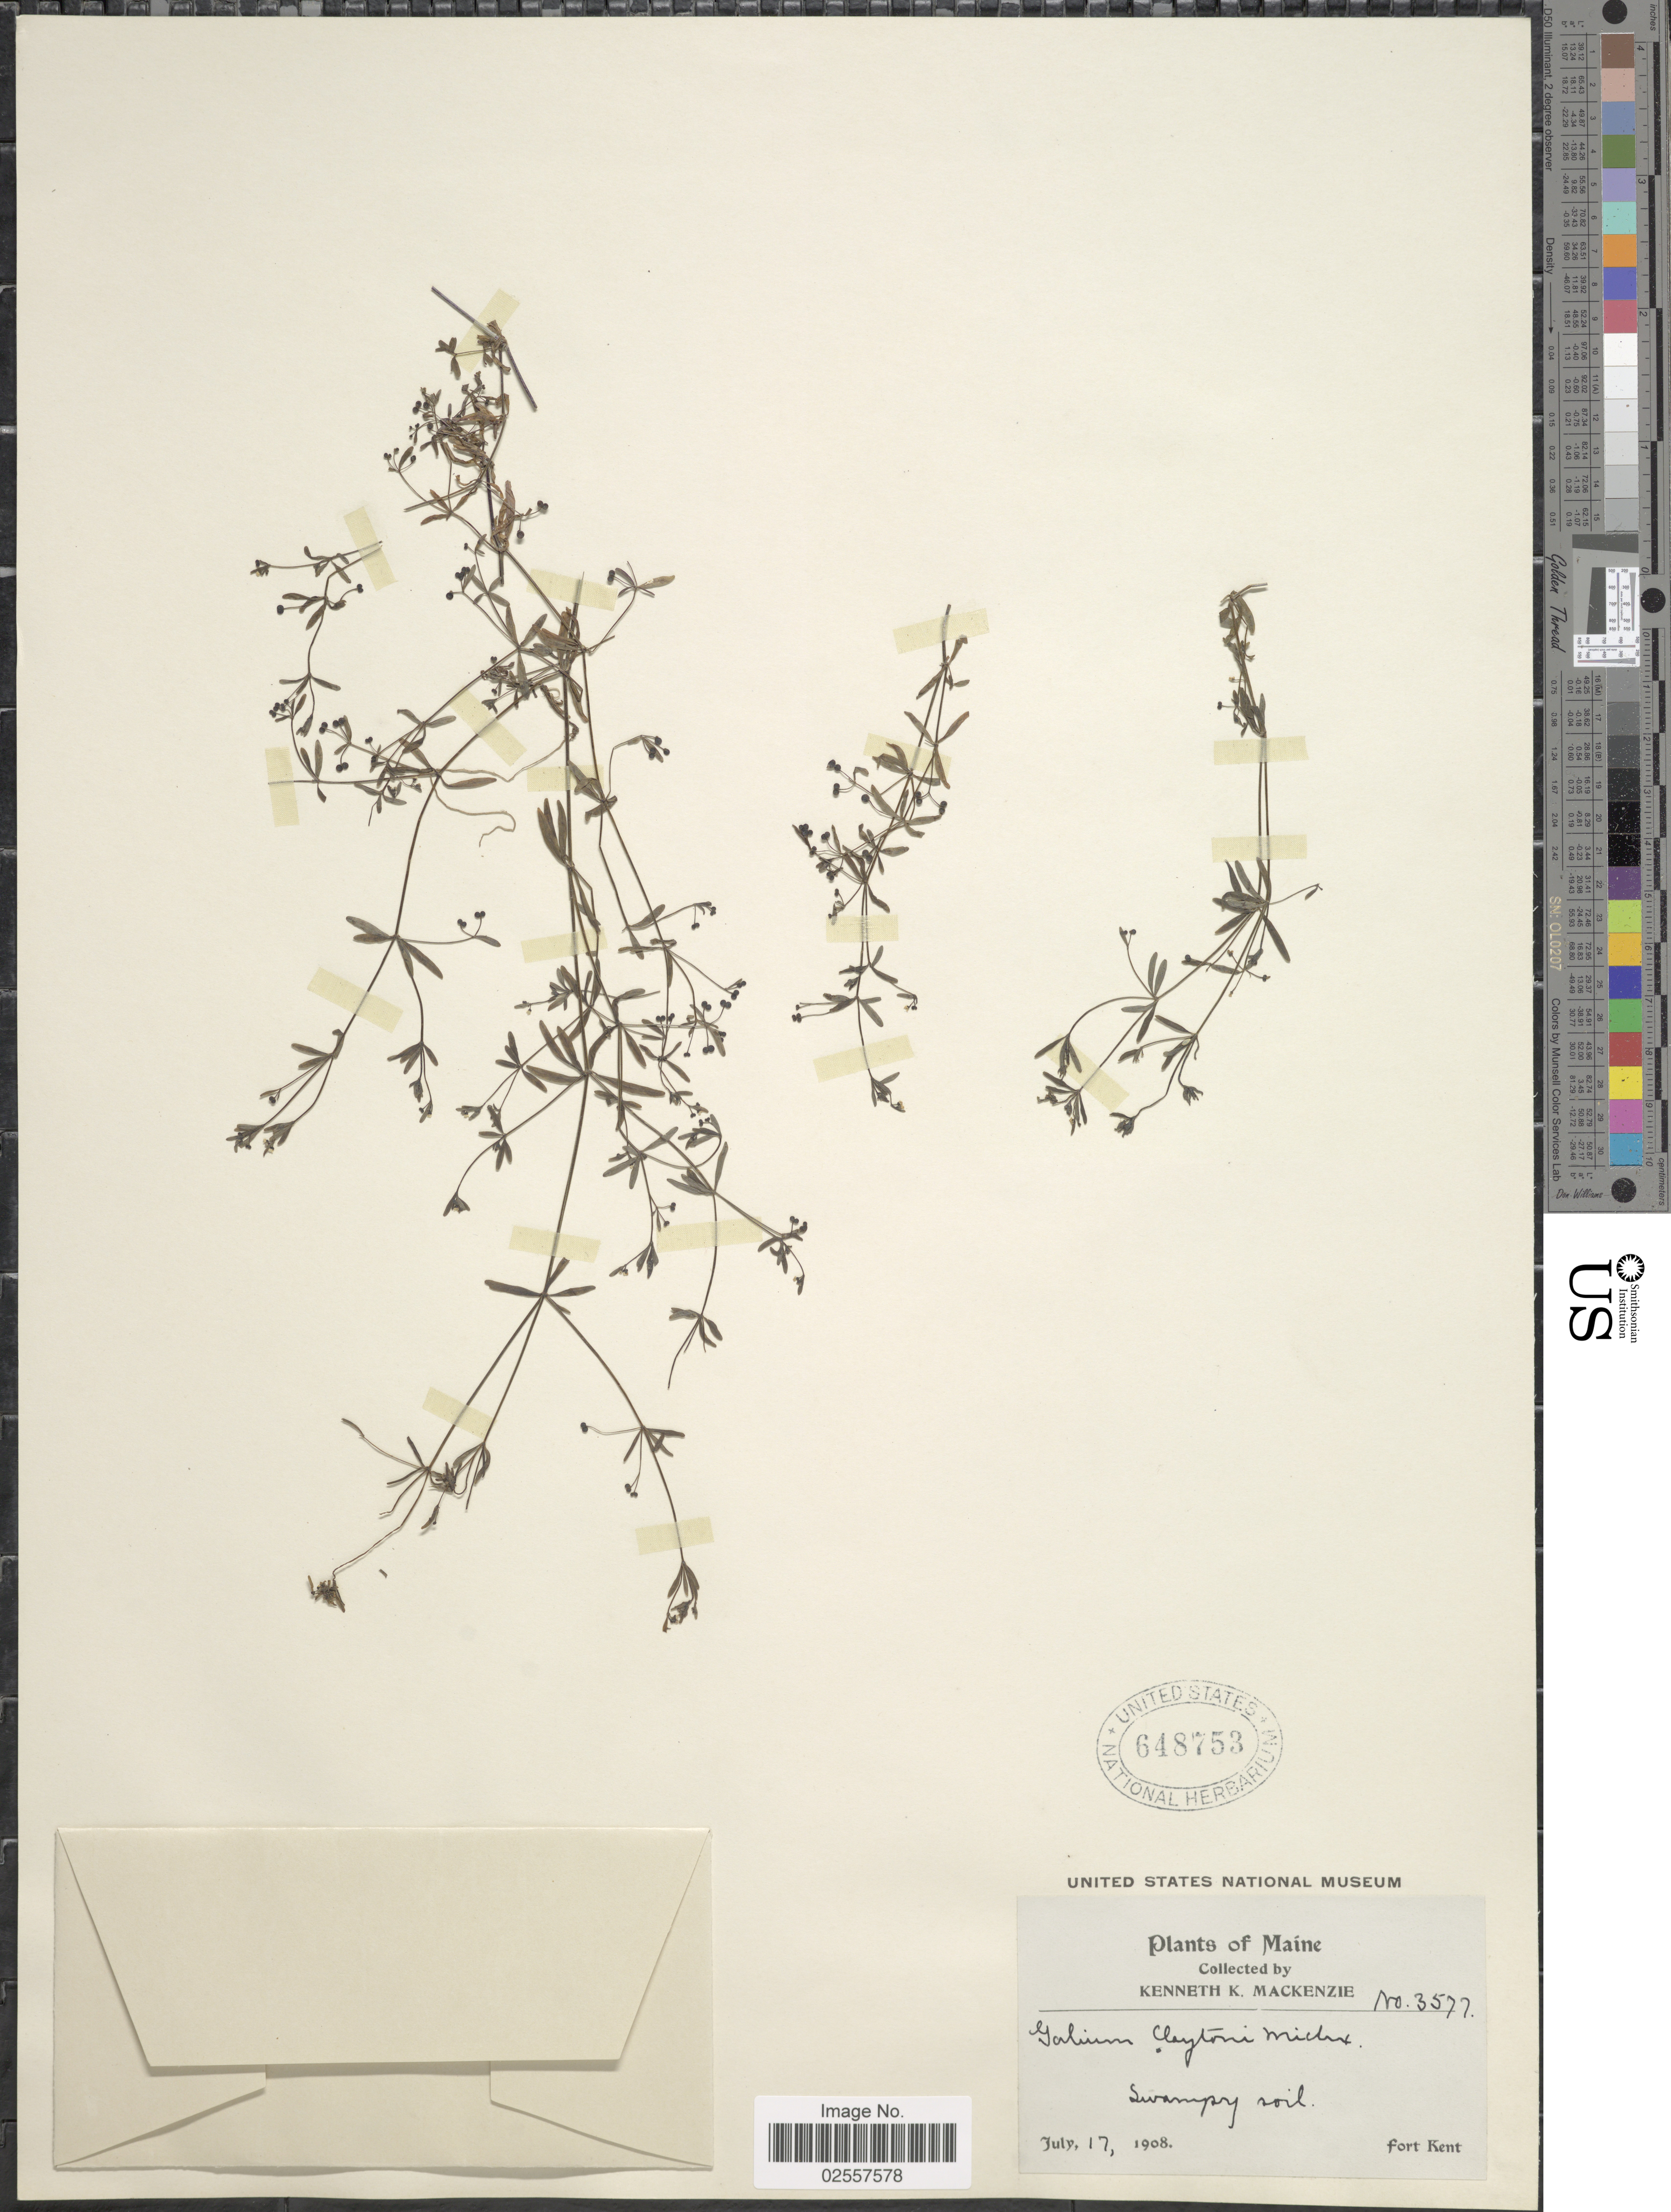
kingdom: Plantae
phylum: Tracheophyta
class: Magnoliopsida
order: Gentianales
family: Rubiaceae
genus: Galium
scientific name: Galium claytoni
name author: Michx.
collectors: K. K. Mackenzie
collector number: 3577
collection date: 1908-07-17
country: United States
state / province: Maine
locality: Swampy soil, fort Kent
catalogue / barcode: US 648753